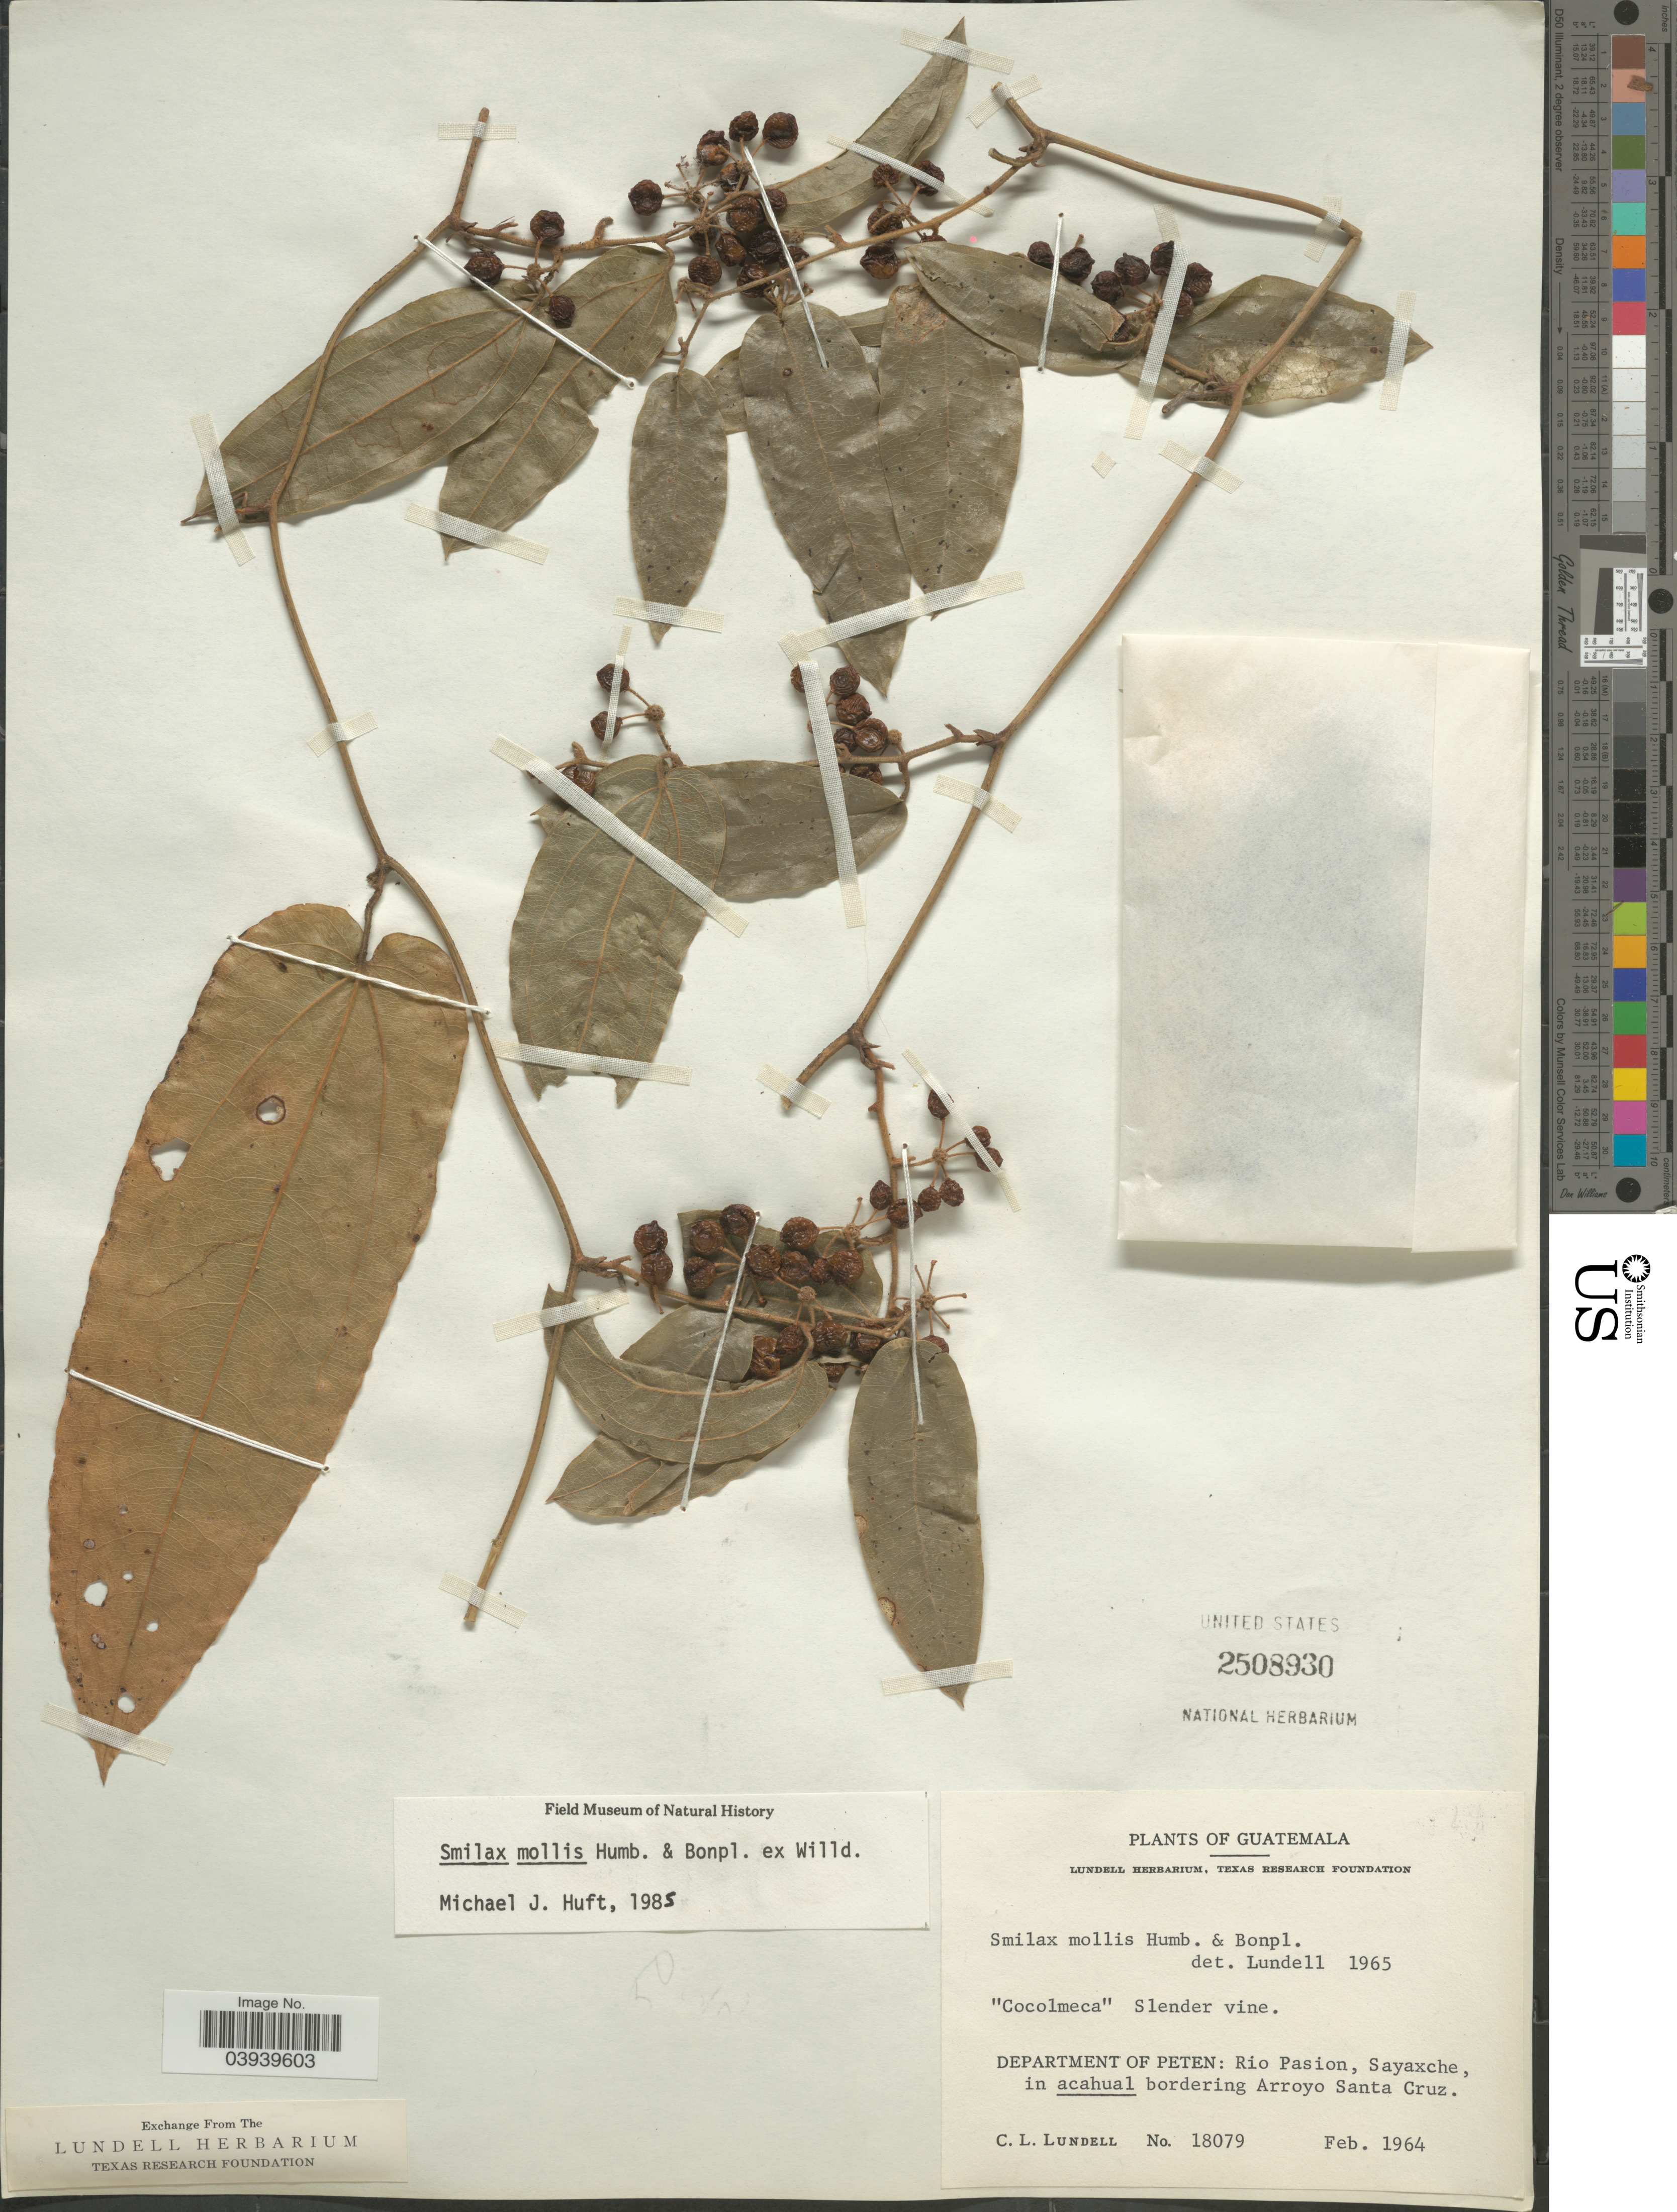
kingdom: Plantae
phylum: Tracheophyta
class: Liliopsida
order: Liliales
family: Smilacaceae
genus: Smilax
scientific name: Smilax mollis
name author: Humb. & Bonpl. ex Willd.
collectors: C. L. Lundell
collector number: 18079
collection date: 1964-02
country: Guatemala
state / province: El Peten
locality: Department of Peten: Rio Pasion, Sayaxche, in acahual bordering Arrayo Santa Cruz.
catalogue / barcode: US 2508930